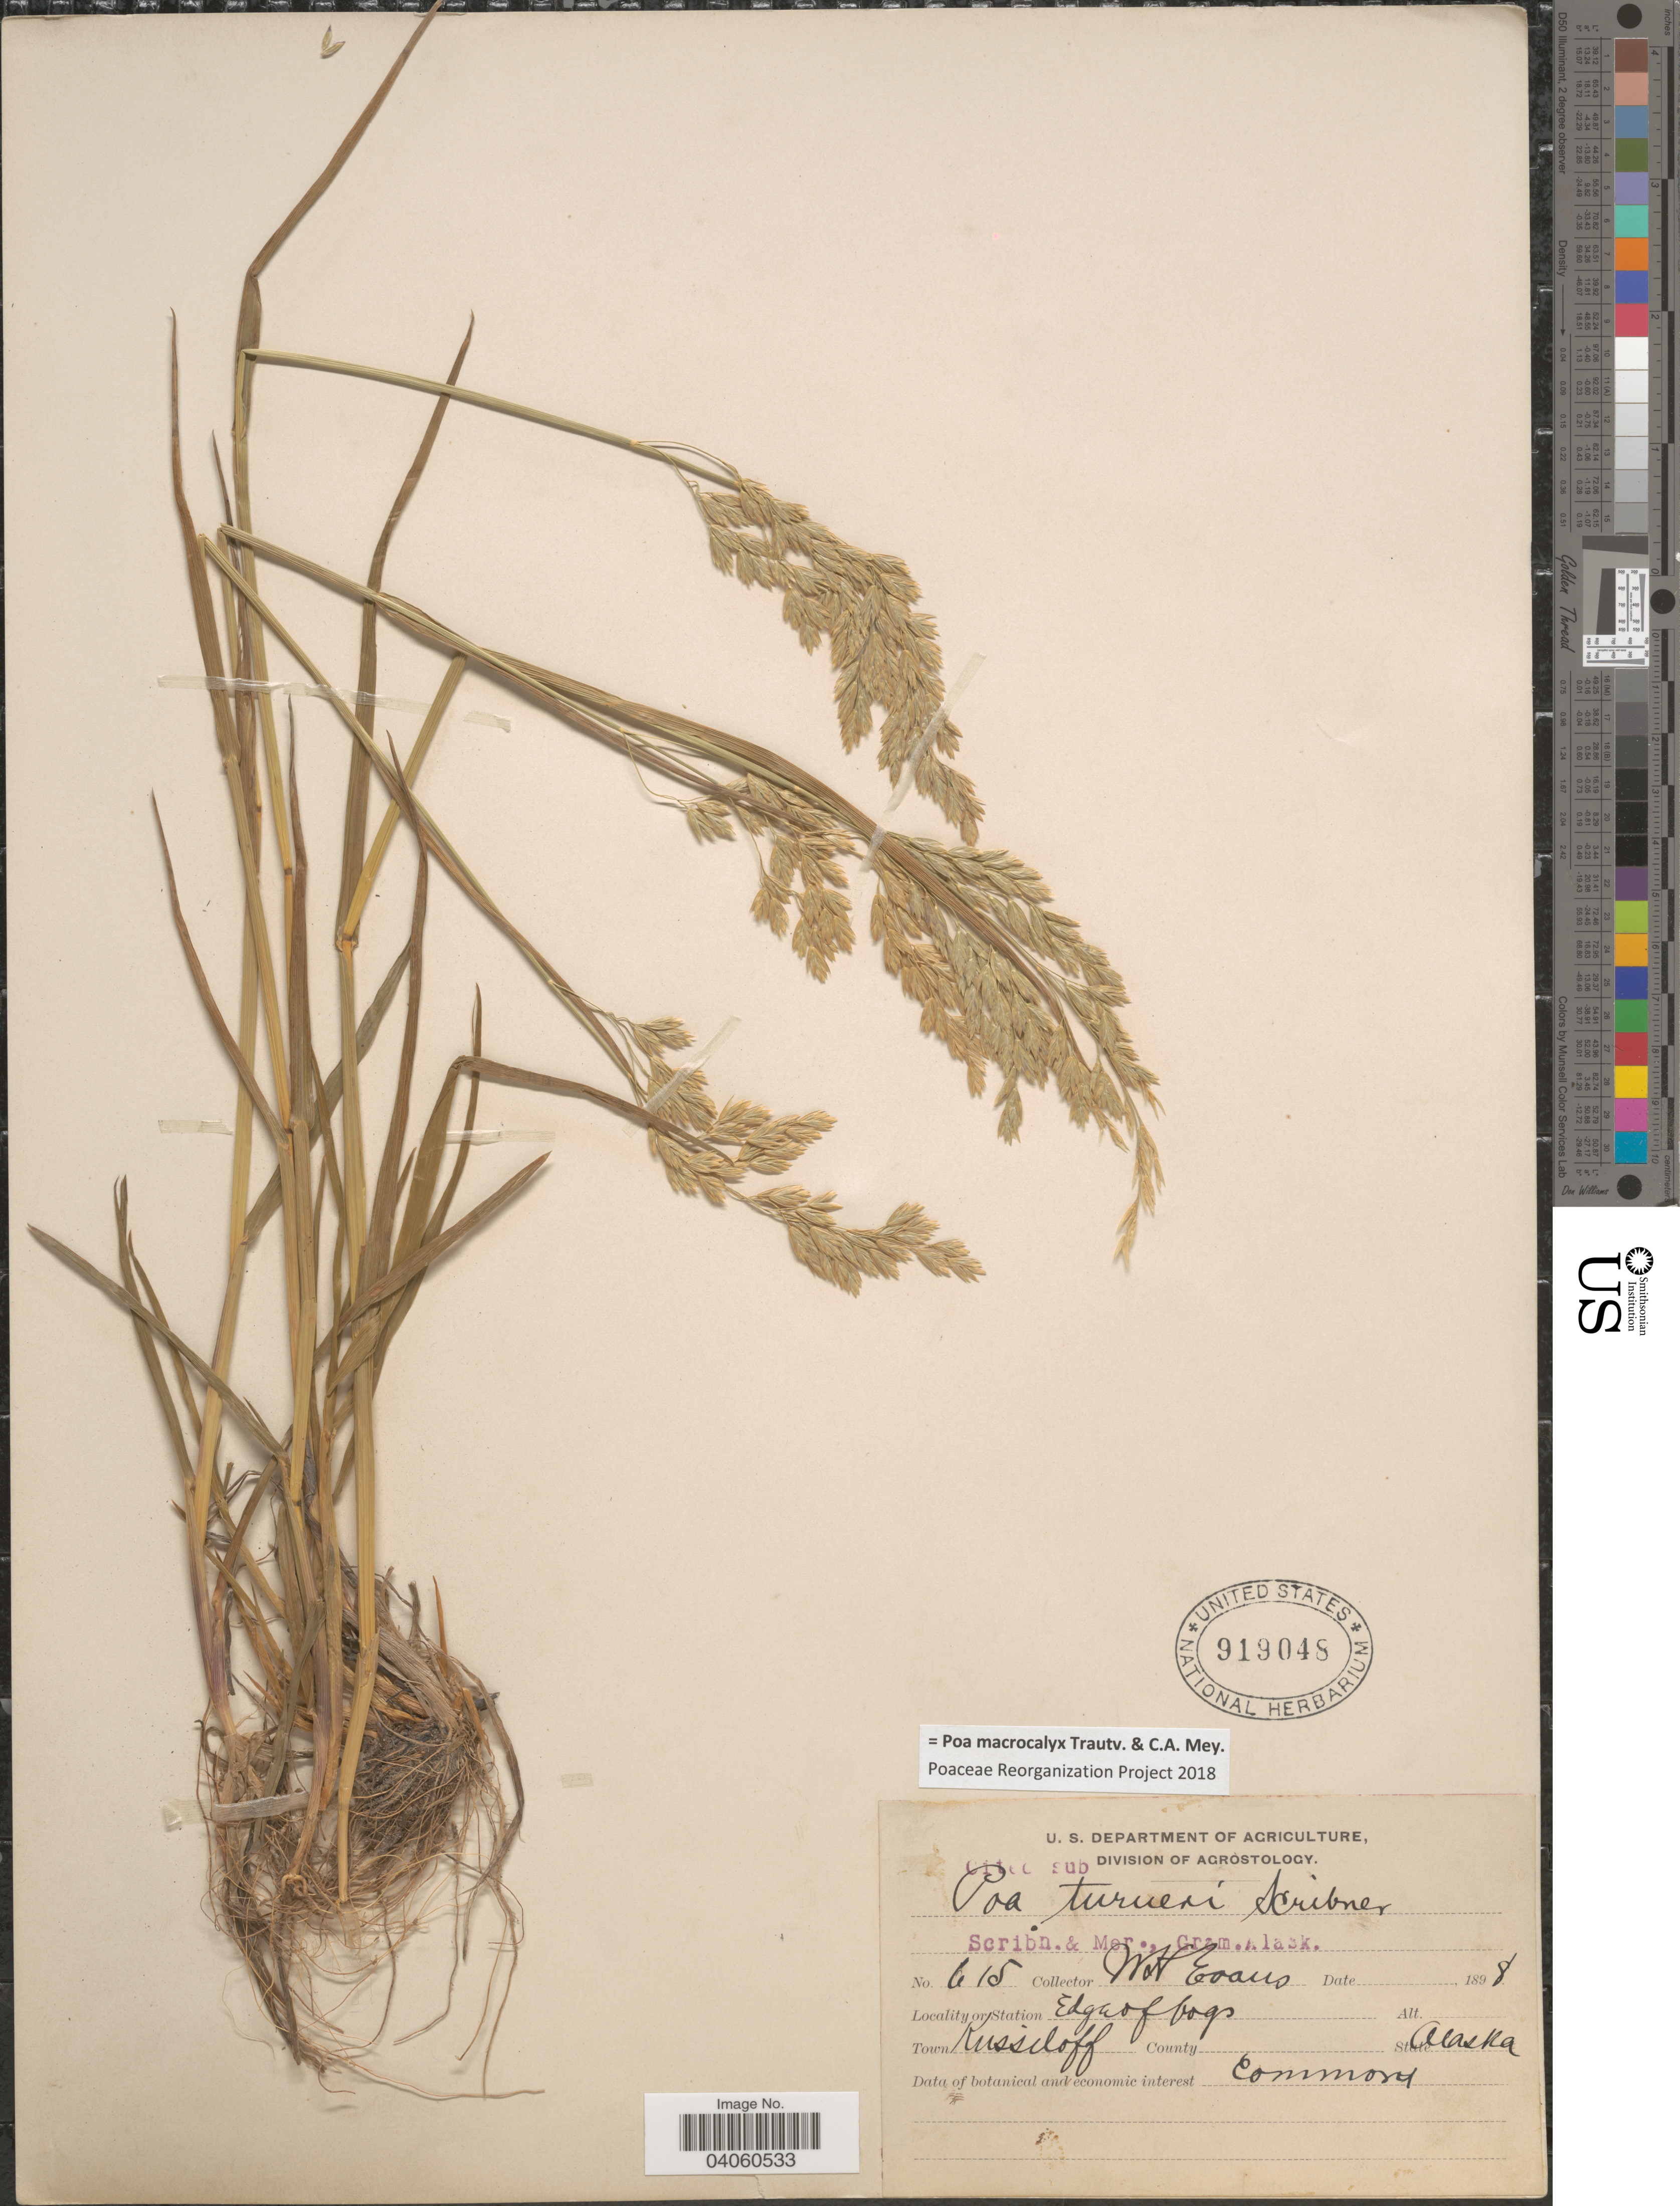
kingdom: Plantae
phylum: Tracheophyta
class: Liliopsida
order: Poales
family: Poaceae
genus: Poa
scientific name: Poa macrocalyx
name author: Trautv. & C.A. Mey.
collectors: W. Evans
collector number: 615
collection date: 1898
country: United States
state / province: Alaska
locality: Station Edge of bogs. Town Kussiloff.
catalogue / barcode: US 919048